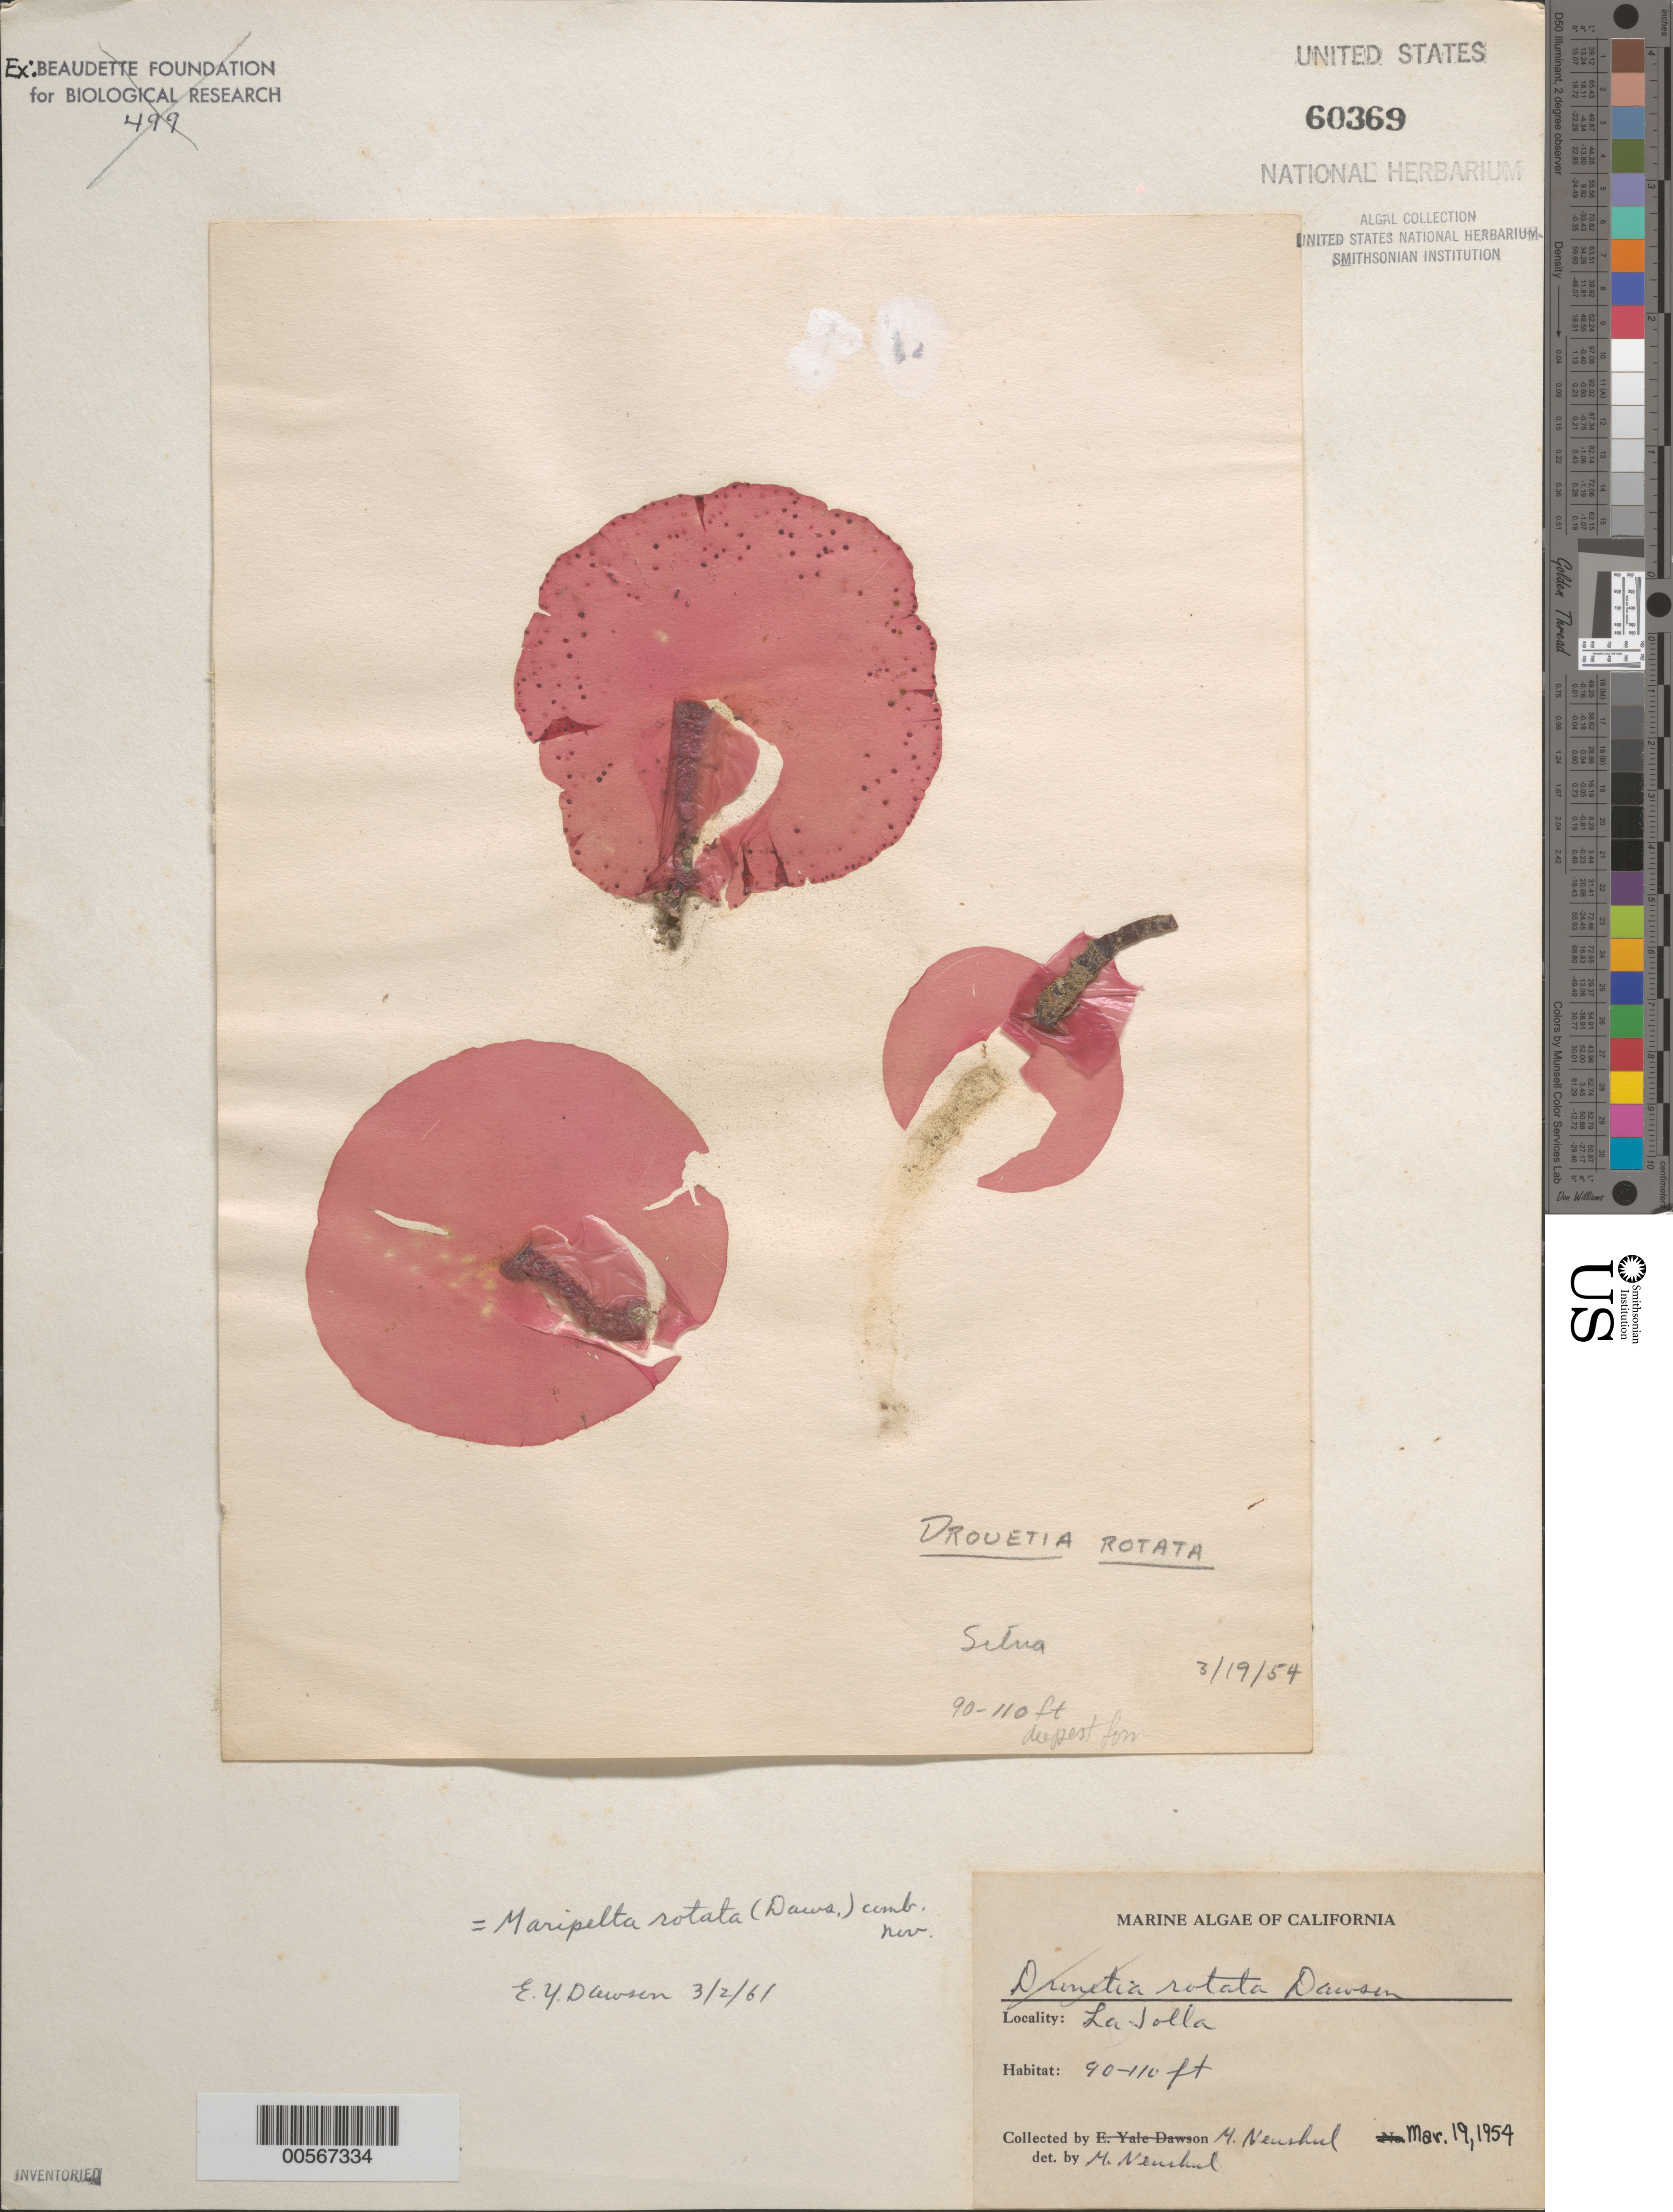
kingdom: Plantae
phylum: Rhodophyta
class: Florideophyceae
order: Rhodymeniales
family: Rhodymeniaceae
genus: Maripelta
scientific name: Maripelta rotata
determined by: Dawson, E. Y.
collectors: M. Neushul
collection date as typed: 19 Mar 1954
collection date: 1954-03-19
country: United States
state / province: California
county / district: San Diego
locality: La Jolla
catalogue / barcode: US 60369